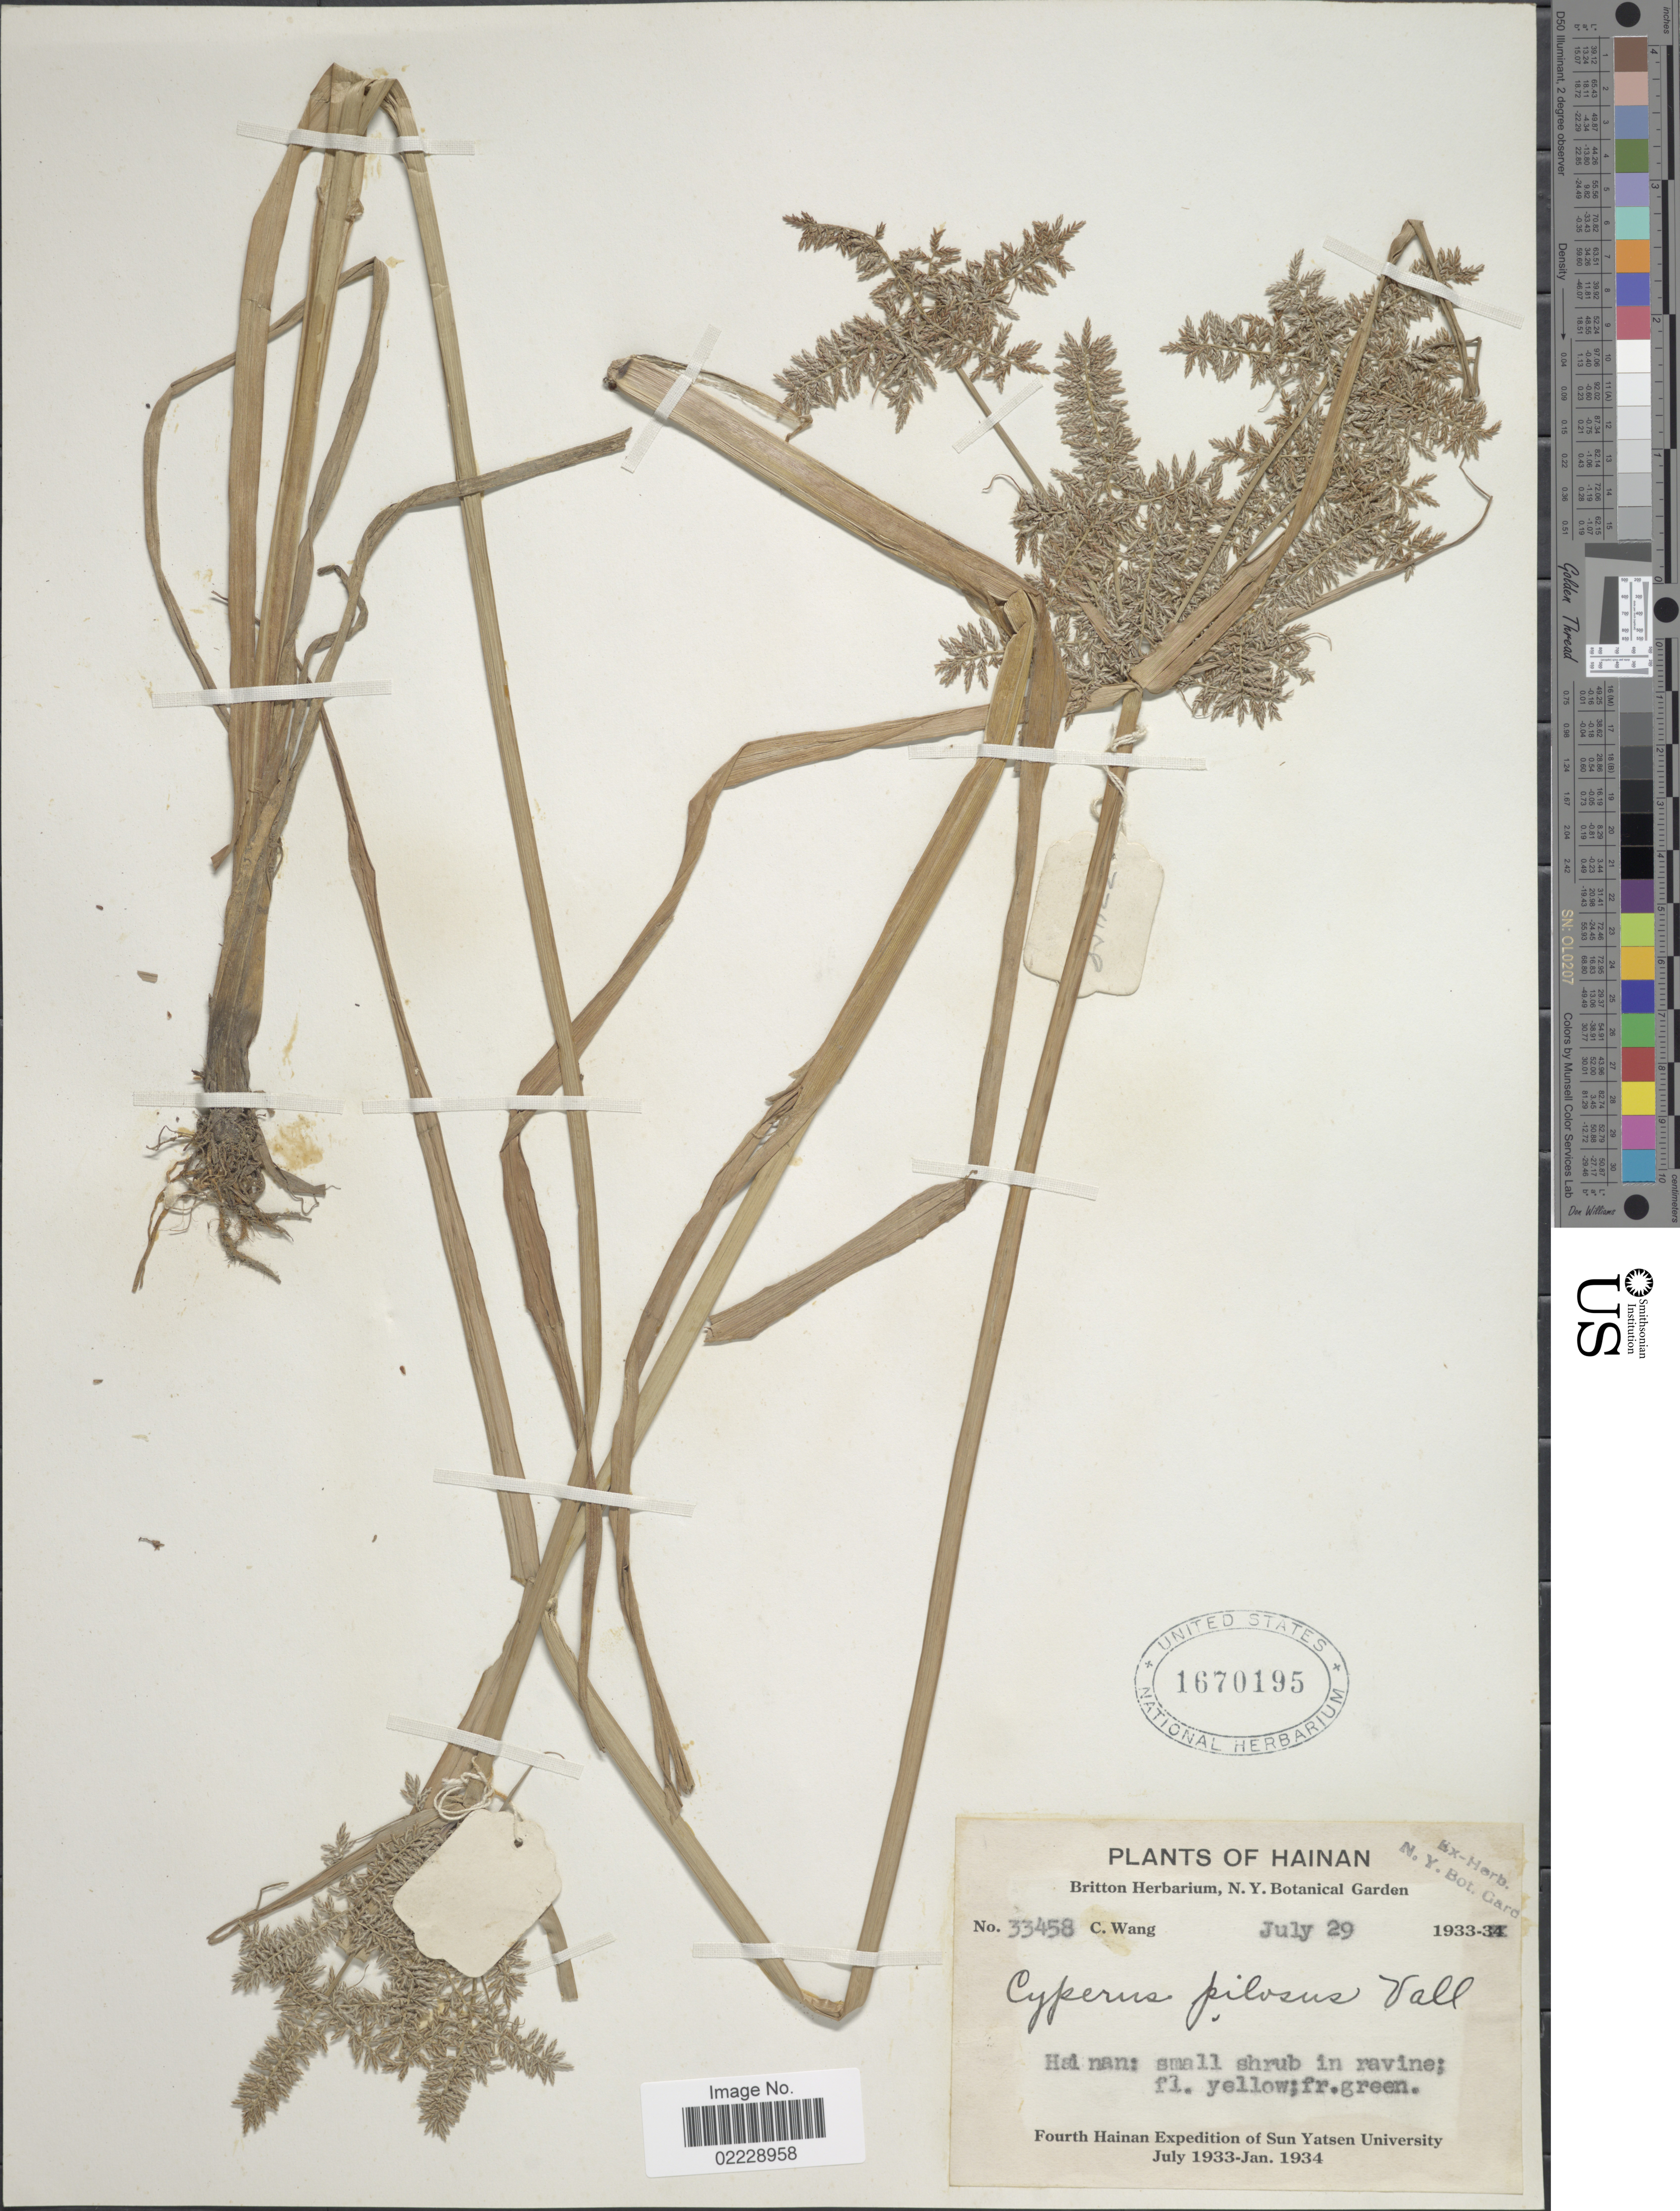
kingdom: Plantae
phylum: Tracheophyta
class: Liliopsida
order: Poales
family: Cyperaceae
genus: Cyperus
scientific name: Cyperus pilosus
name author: Vahl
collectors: C. Wang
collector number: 33458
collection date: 1933-07-29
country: China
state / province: Hainan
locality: In ravine.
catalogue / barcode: US 1670195